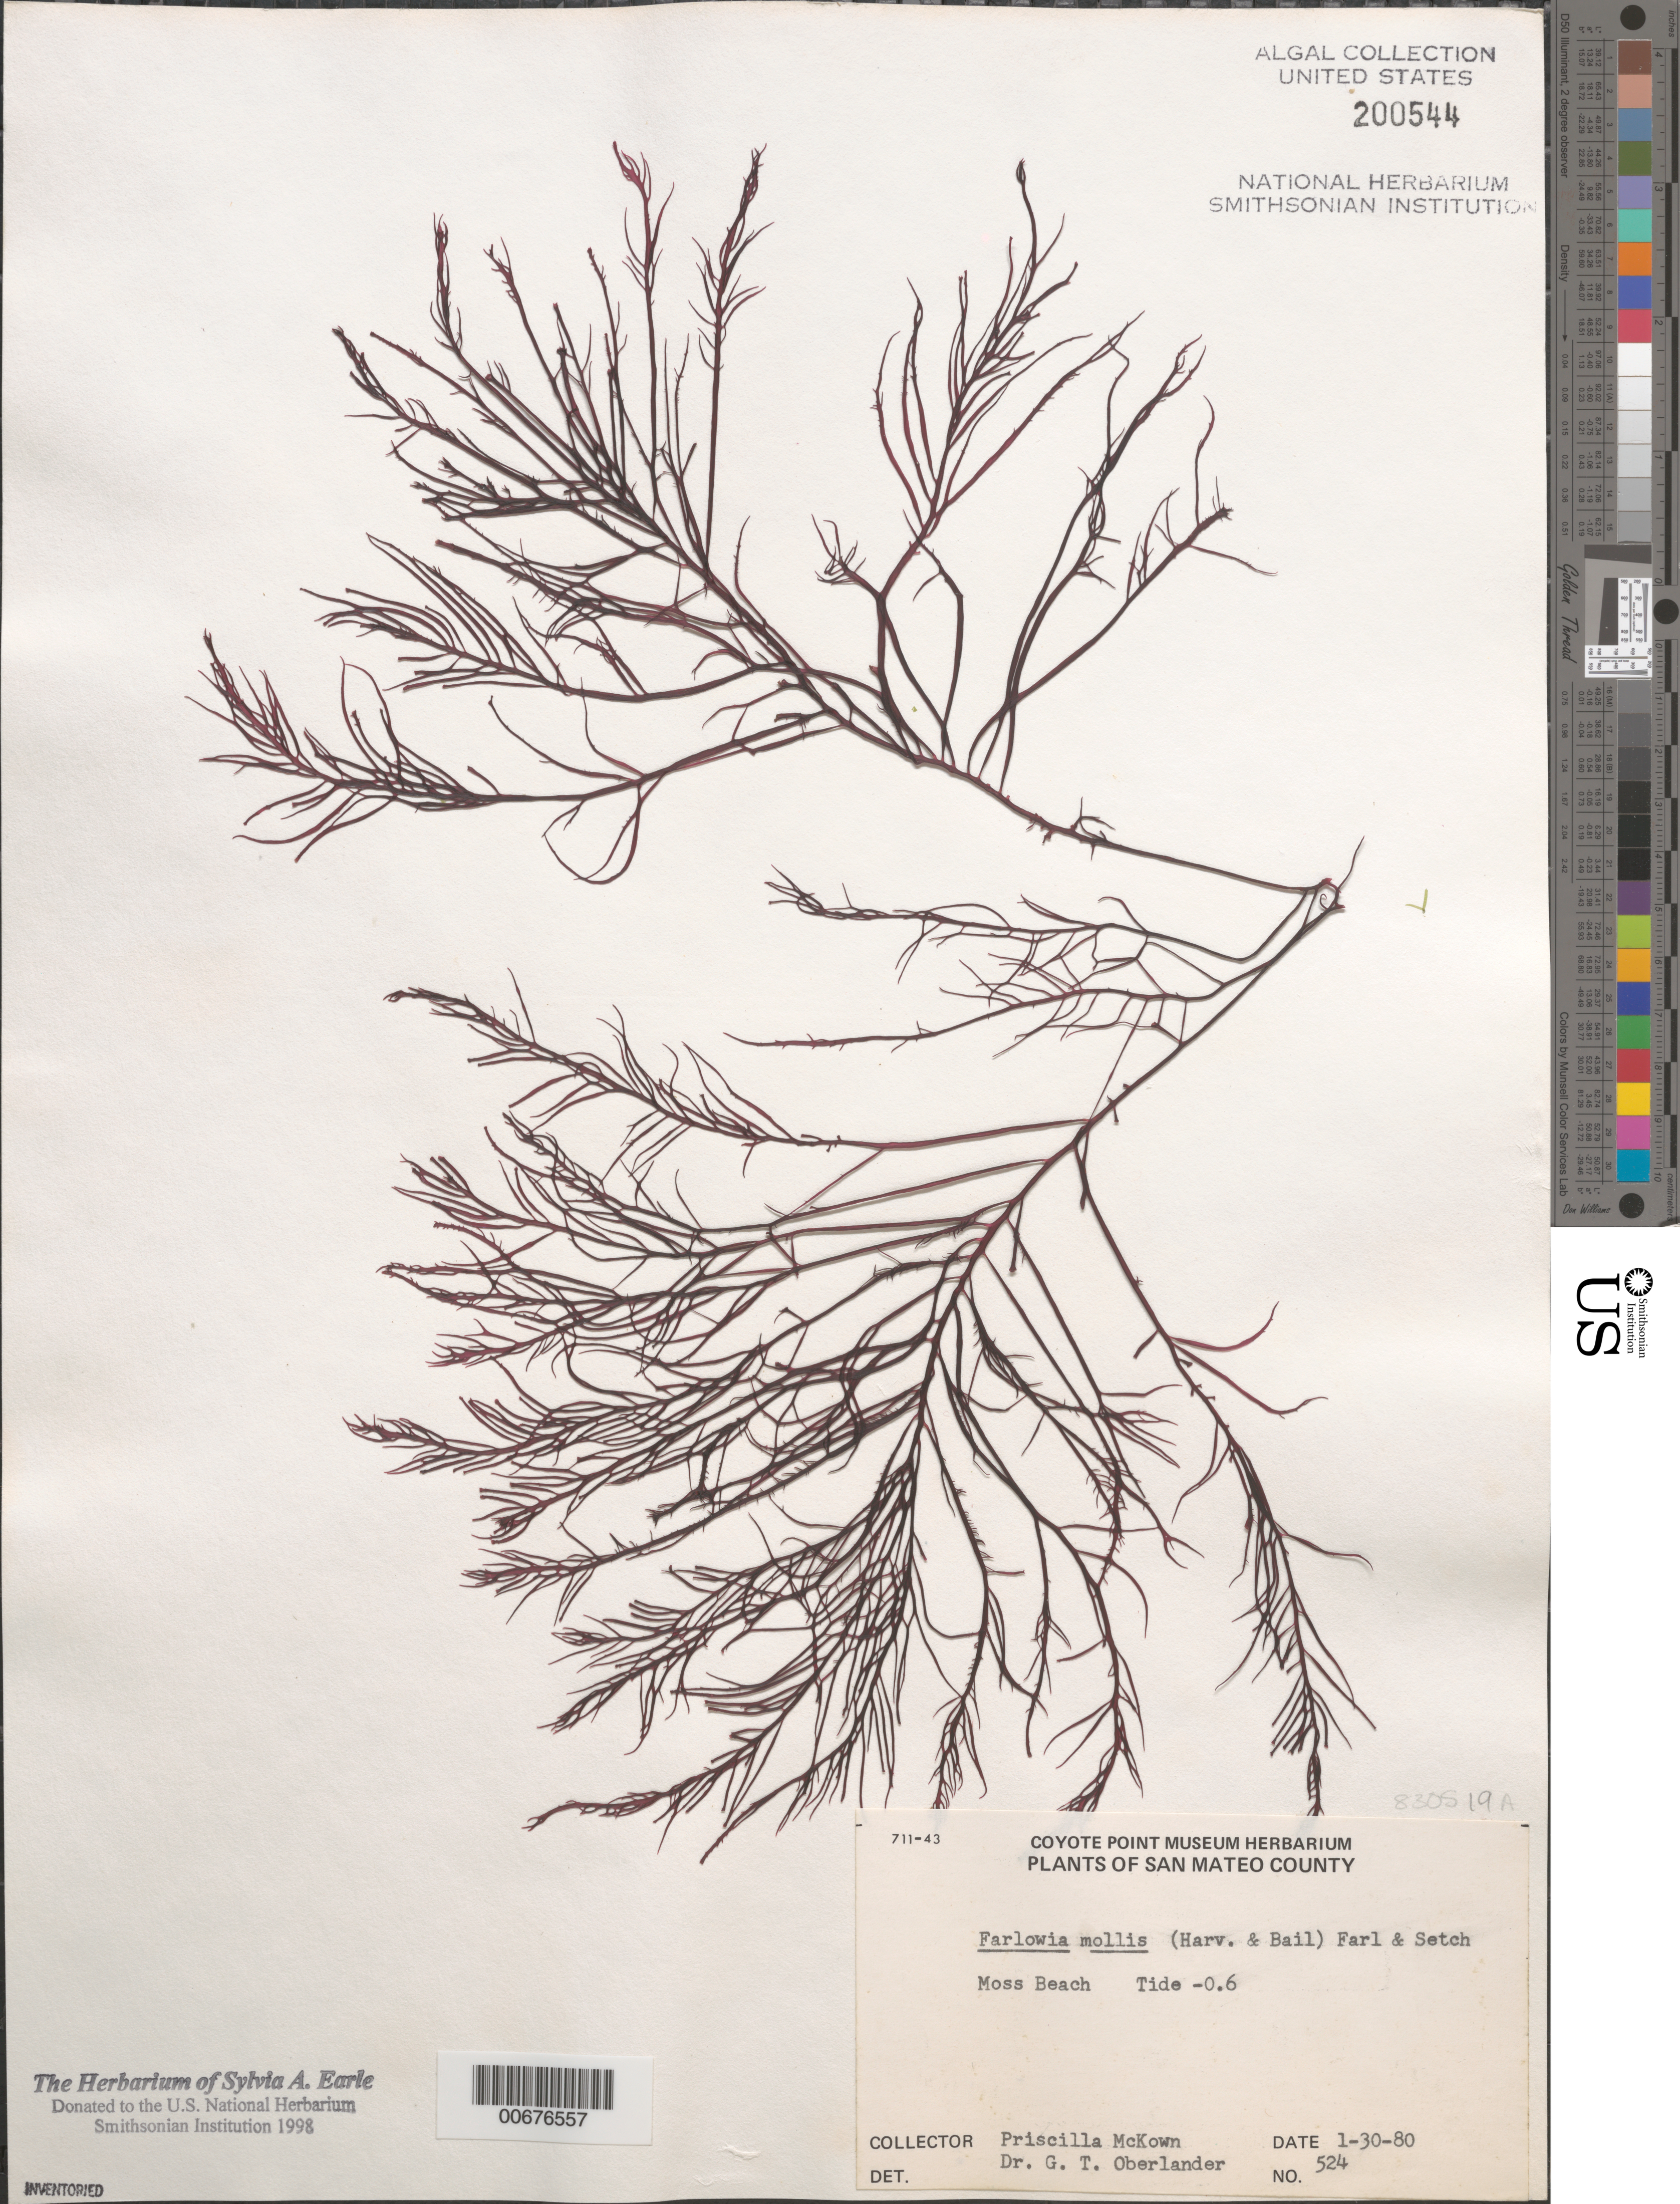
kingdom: Plantae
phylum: Rhodophyta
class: Florideophyceae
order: Gigartinales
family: Dumontiaceae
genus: Farlowia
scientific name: Farlowia mollis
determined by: Oberlander, G. T.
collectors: P. McKown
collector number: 524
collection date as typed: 30 Jan 1980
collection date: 1980-01-30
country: United States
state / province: California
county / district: San Mateo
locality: Moss Beach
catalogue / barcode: US 200544